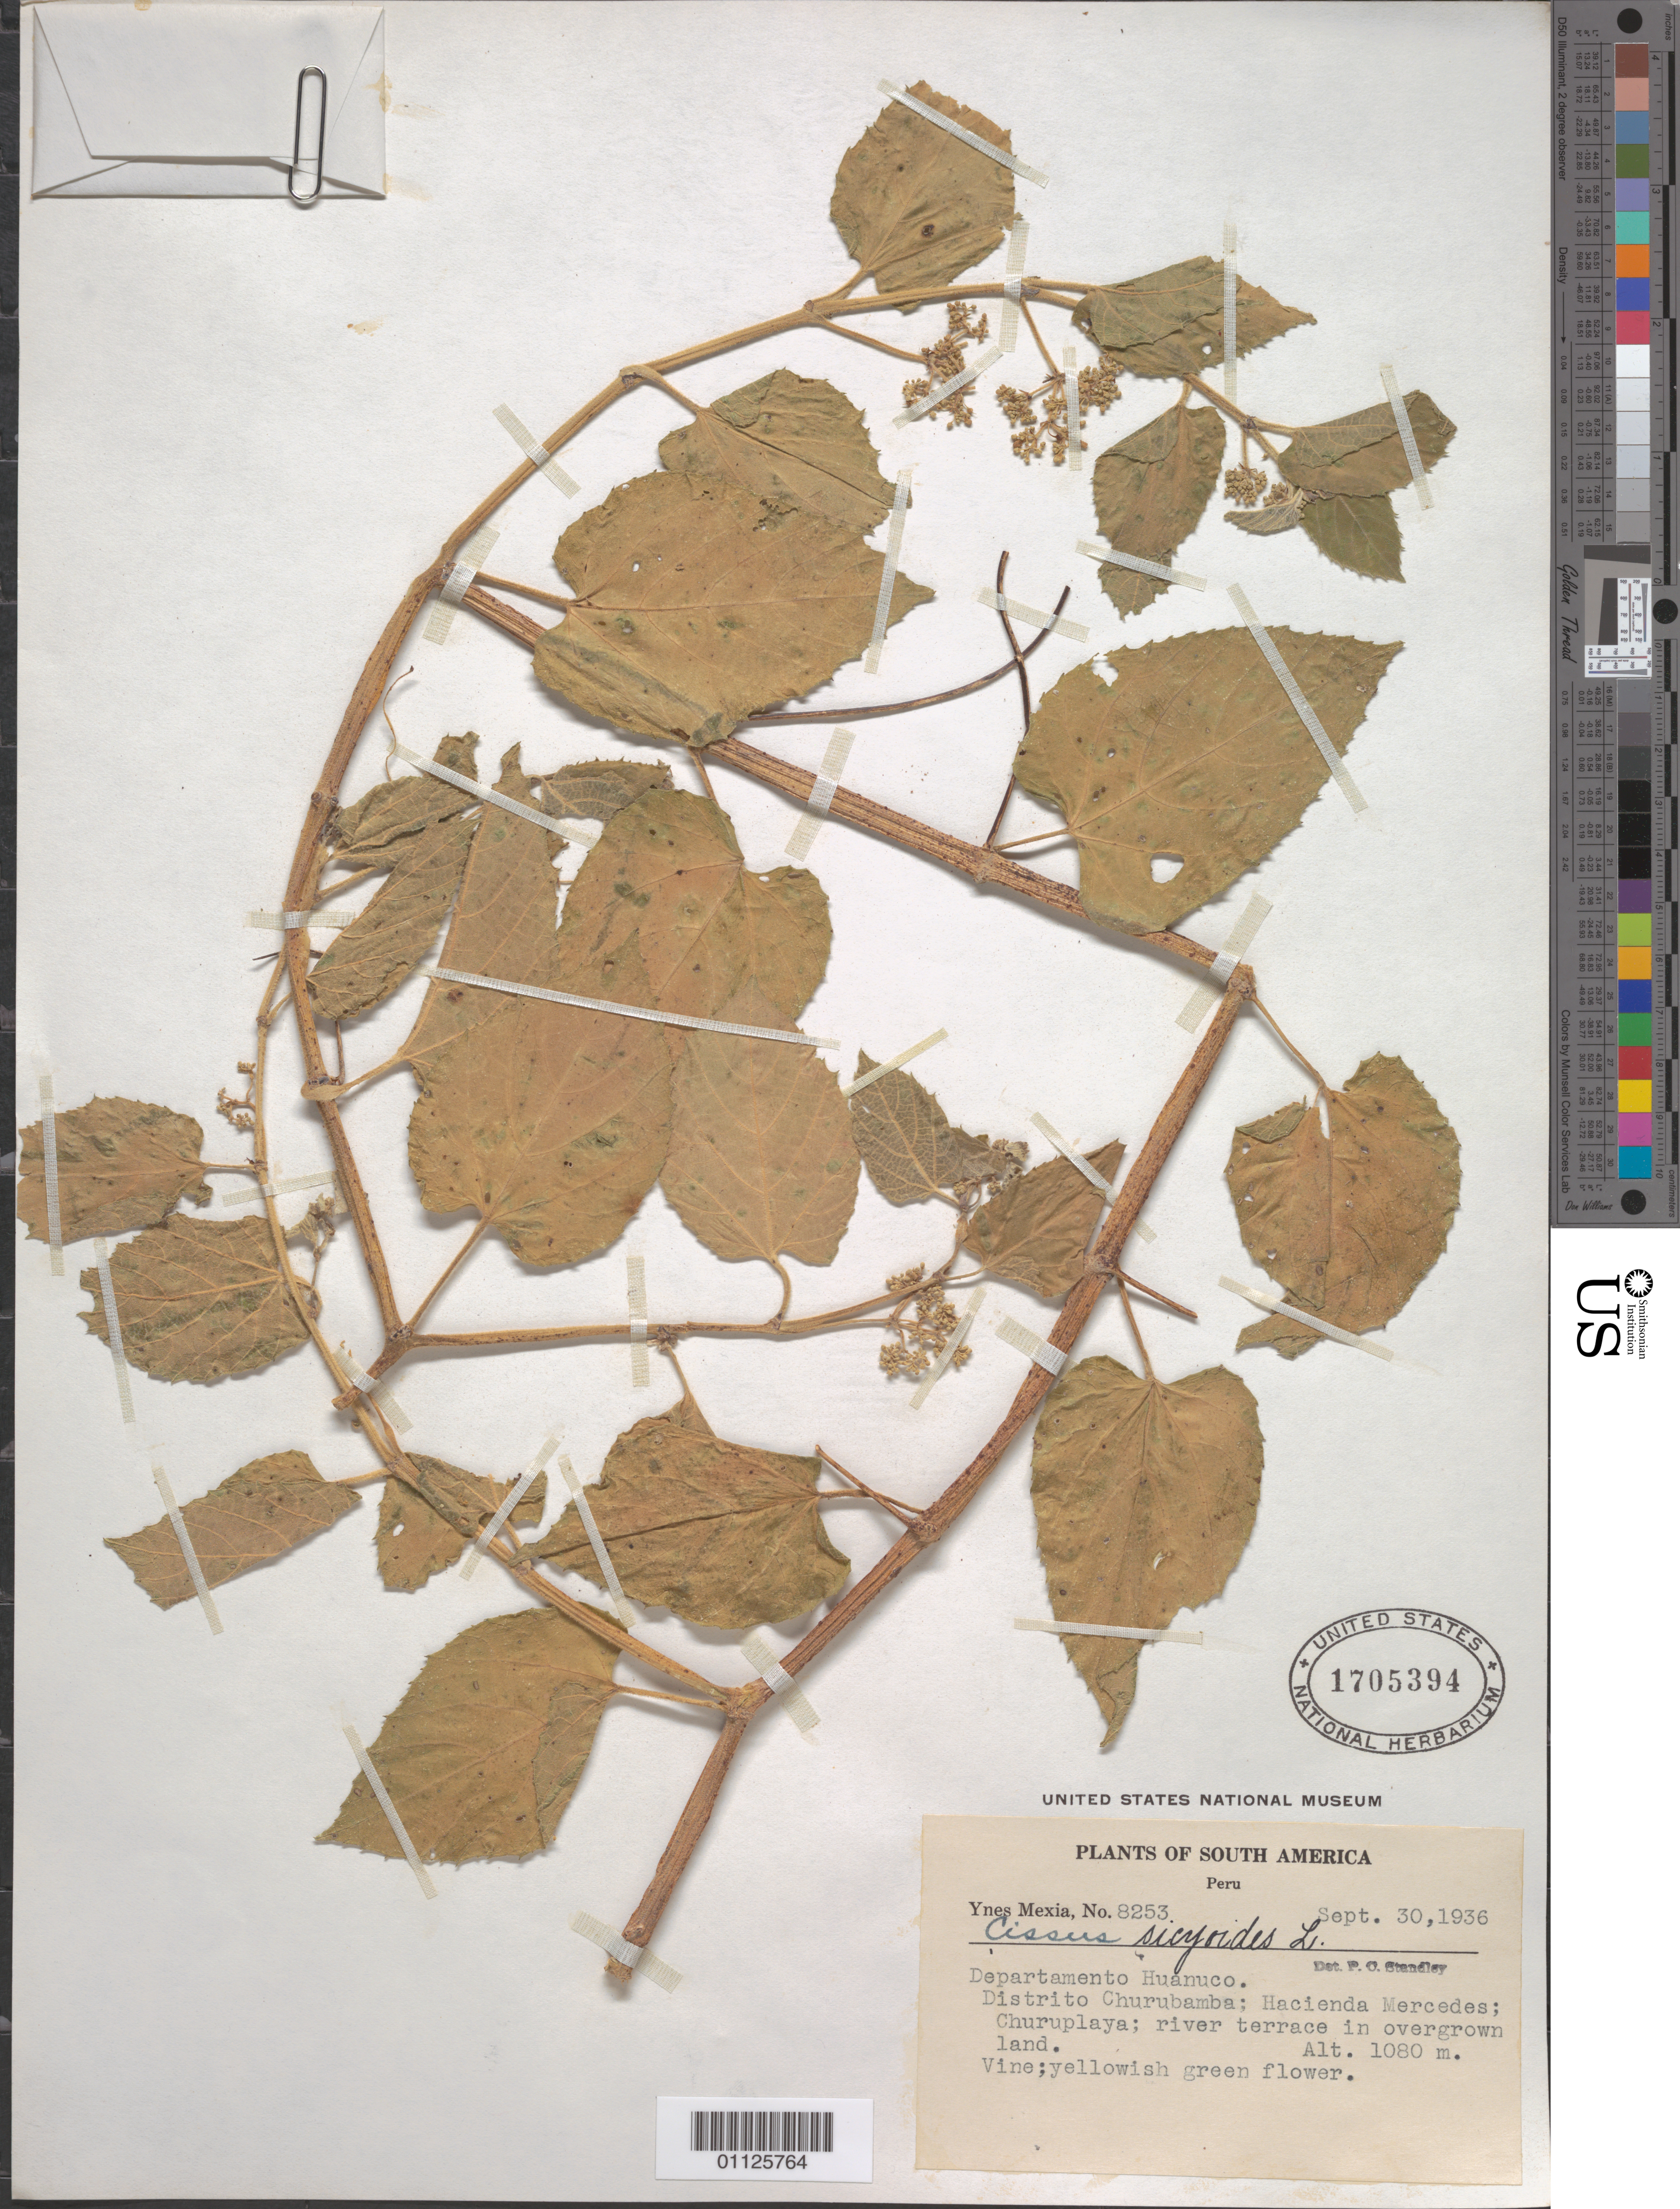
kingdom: Plantae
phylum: Tracheophyta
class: Magnoliopsida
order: Vitales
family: Vitaceae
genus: Cissus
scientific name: Cissus verticillata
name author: (L.) Nicolson & C.E. Jarvis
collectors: Y. Mexia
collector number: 8253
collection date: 1936-09-30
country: Peru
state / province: Huánuco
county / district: Huánuco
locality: Churubamba Dist., Hacienda Mercedes; Churuplaya.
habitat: River terrace in overgrown land. Vine.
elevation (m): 1080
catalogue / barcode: US 1705394